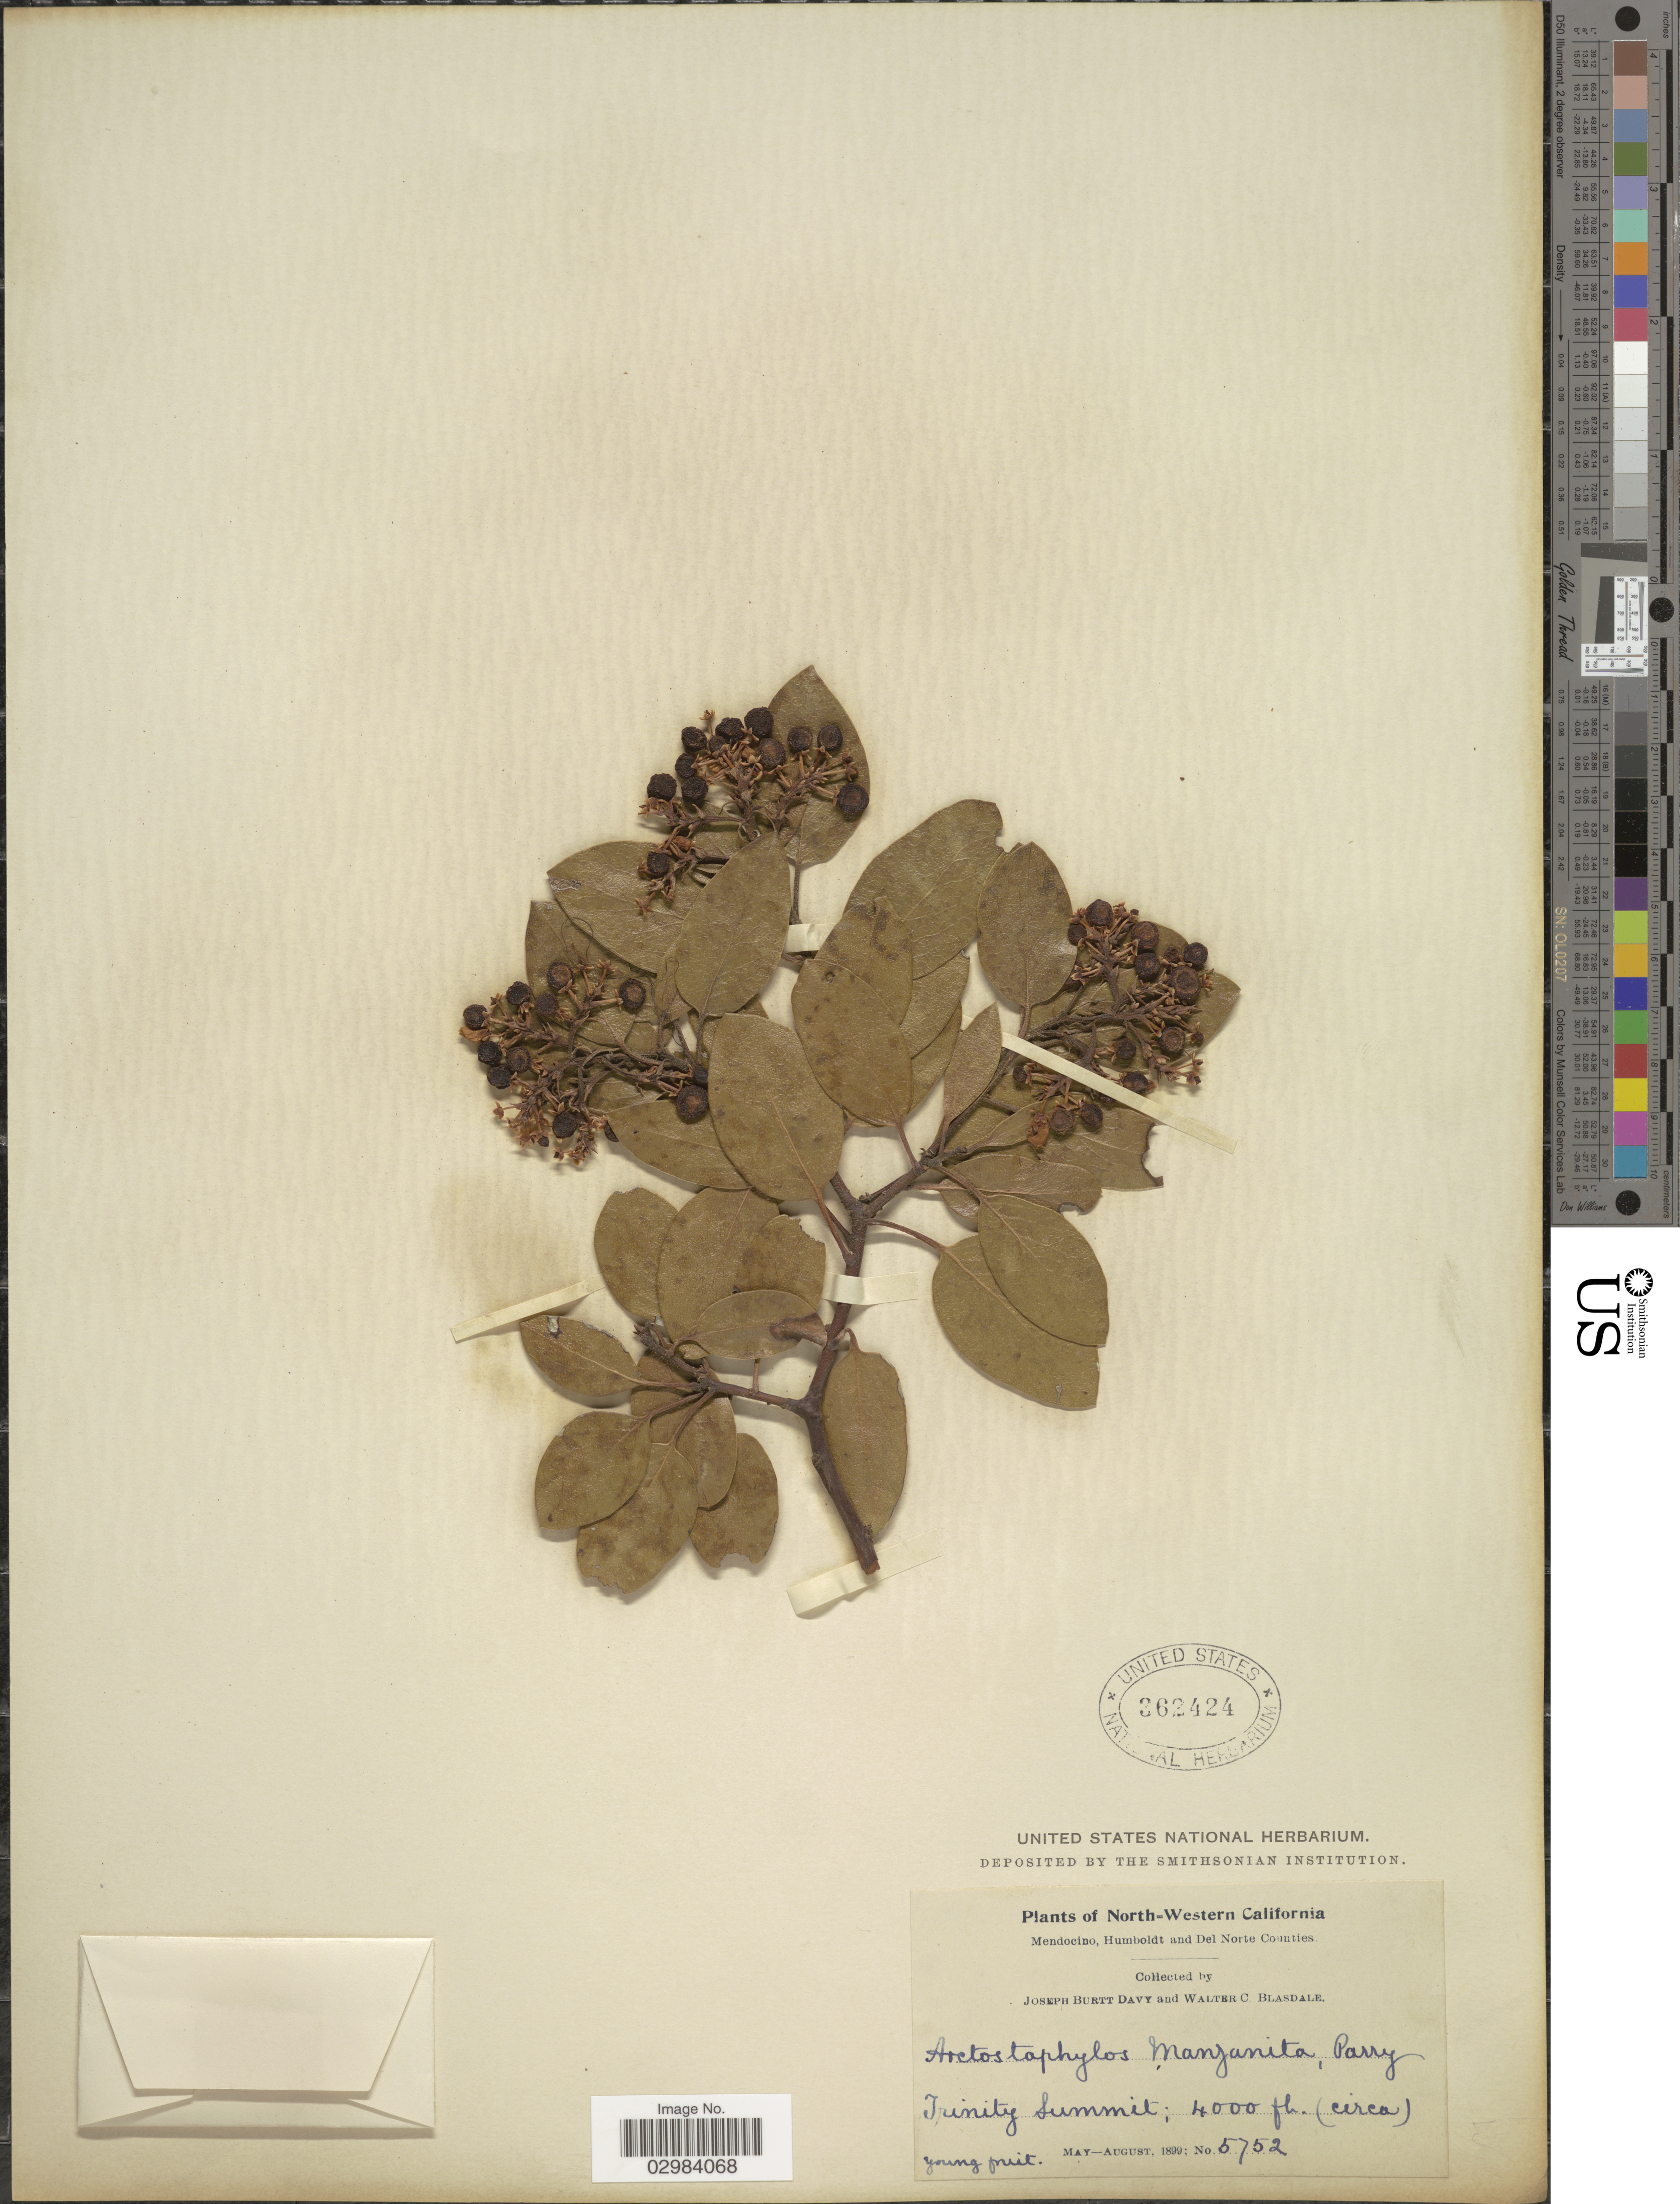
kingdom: Plantae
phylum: Tracheophyta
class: Magnoliopsida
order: Ericales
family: Ericaceae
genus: Arctostaphylos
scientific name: Arctostaphylos manzanita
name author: Parry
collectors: J. Burtt Davy & W. Blasdale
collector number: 5752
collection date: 1899-05/1899-08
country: United States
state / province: California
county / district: Mendocino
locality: North-Western California, Mendocino, Humboldt and Del Norte Counties, Trinity Summit.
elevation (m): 1219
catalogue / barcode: US 362424